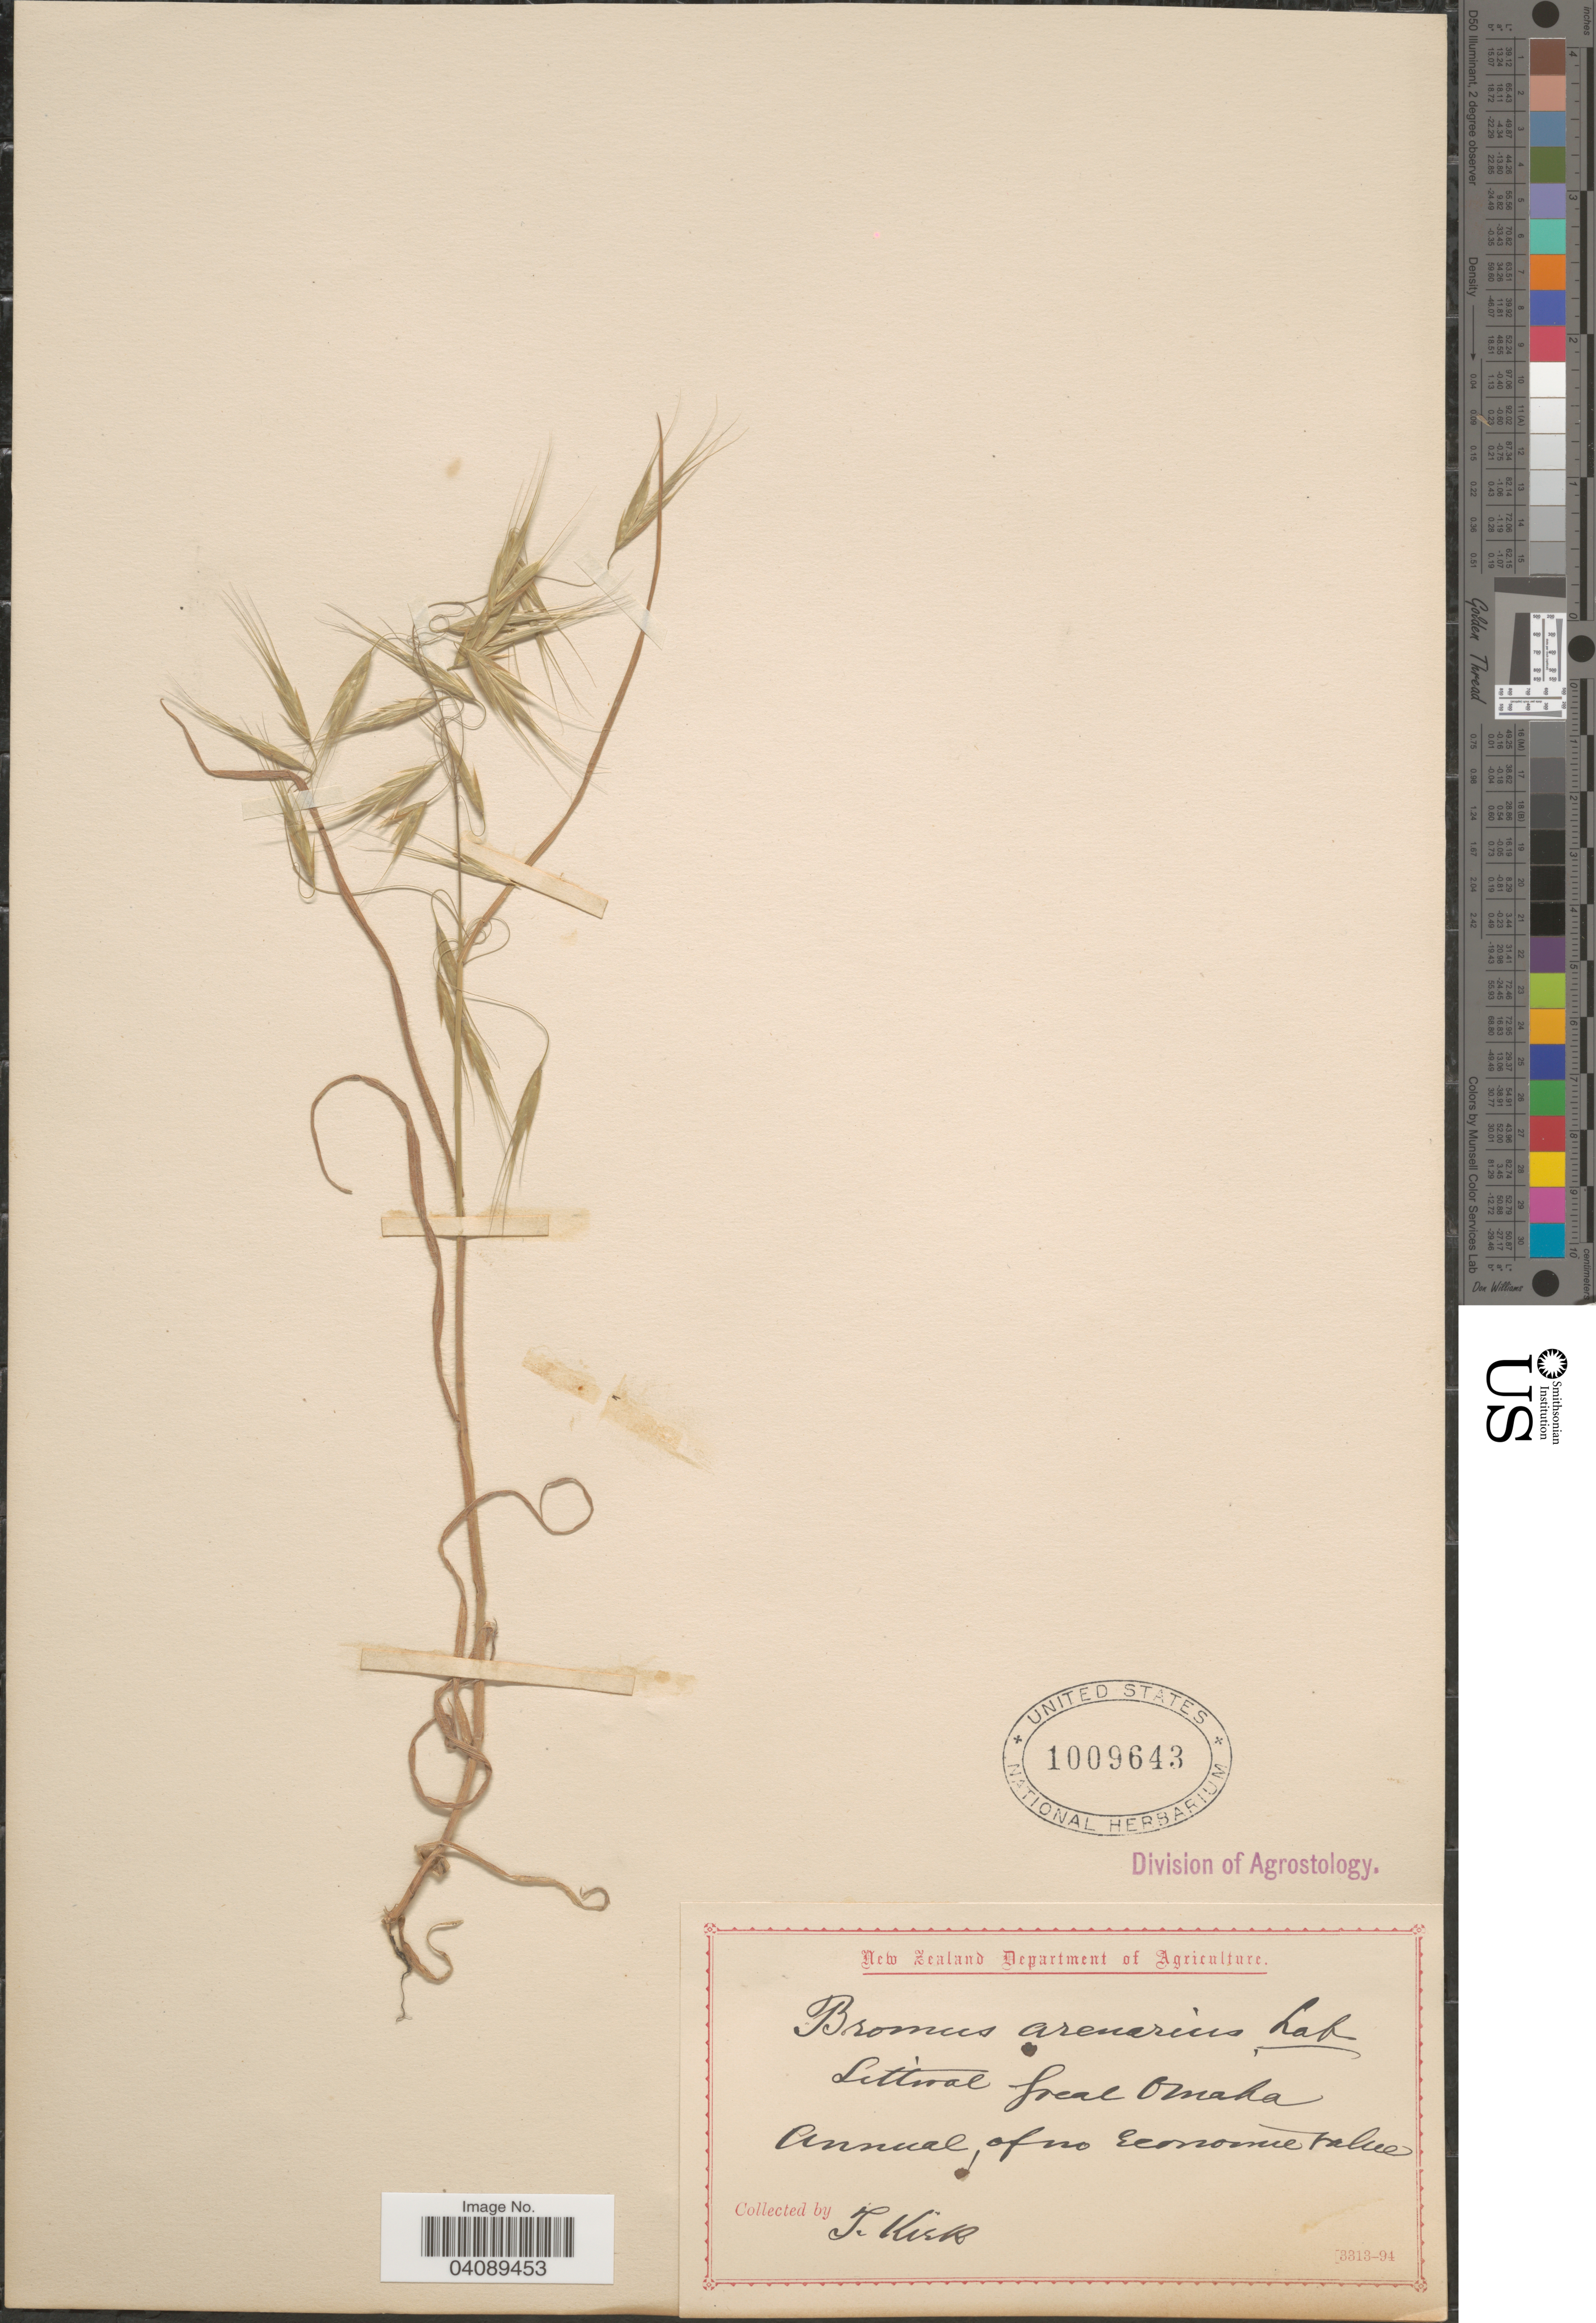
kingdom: Plantae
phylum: Tracheophyta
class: Liliopsida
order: Poales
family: Poaceae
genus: Bromus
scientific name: Bromus arenarius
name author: Labill.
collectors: T. Kirk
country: New Zealand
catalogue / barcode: US 1009643